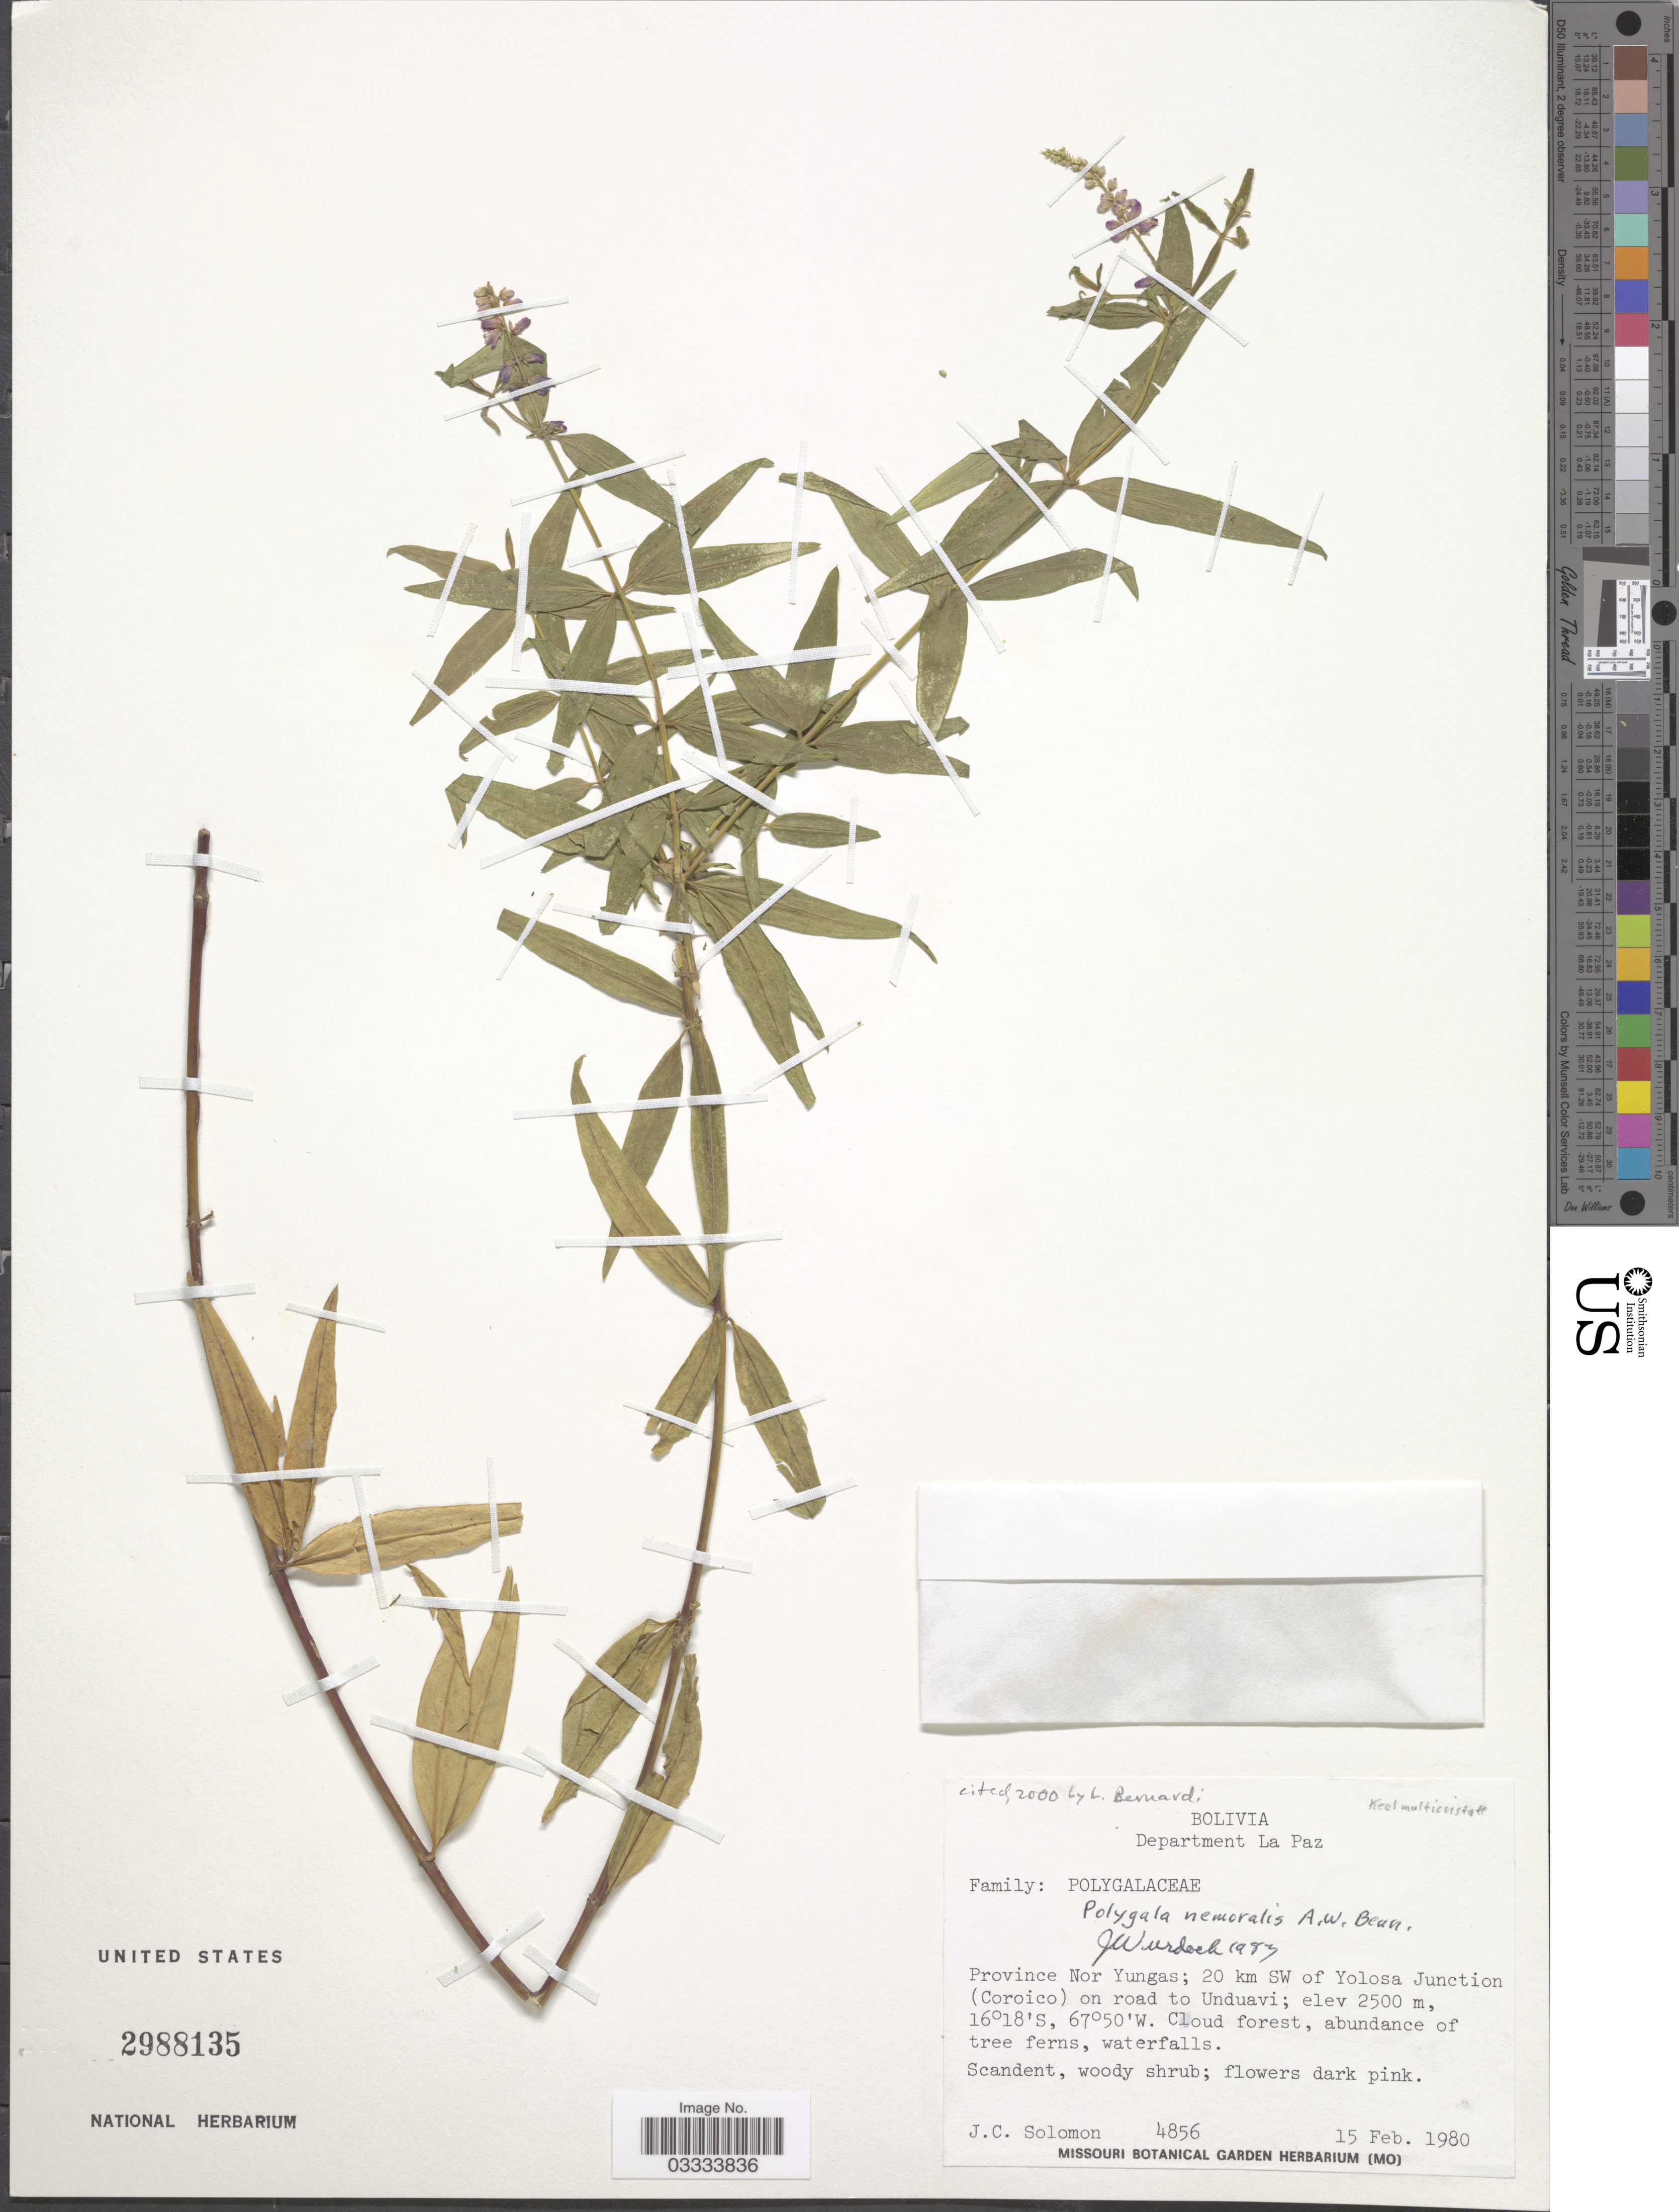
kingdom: Plantae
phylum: Tracheophyta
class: Magnoliopsida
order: Fabales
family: Polygalaceae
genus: Polygala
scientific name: Polygala nemoralis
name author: A.W. Benn.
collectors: J. C. Solomon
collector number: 4856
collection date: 1980-02-15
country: Bolivia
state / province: La Paz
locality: Department La Paz. Province Nor Yungas; 20 km SW of Yolosa Junction (Coroico) on road to Unduavi.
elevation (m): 2500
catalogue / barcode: US 2988135